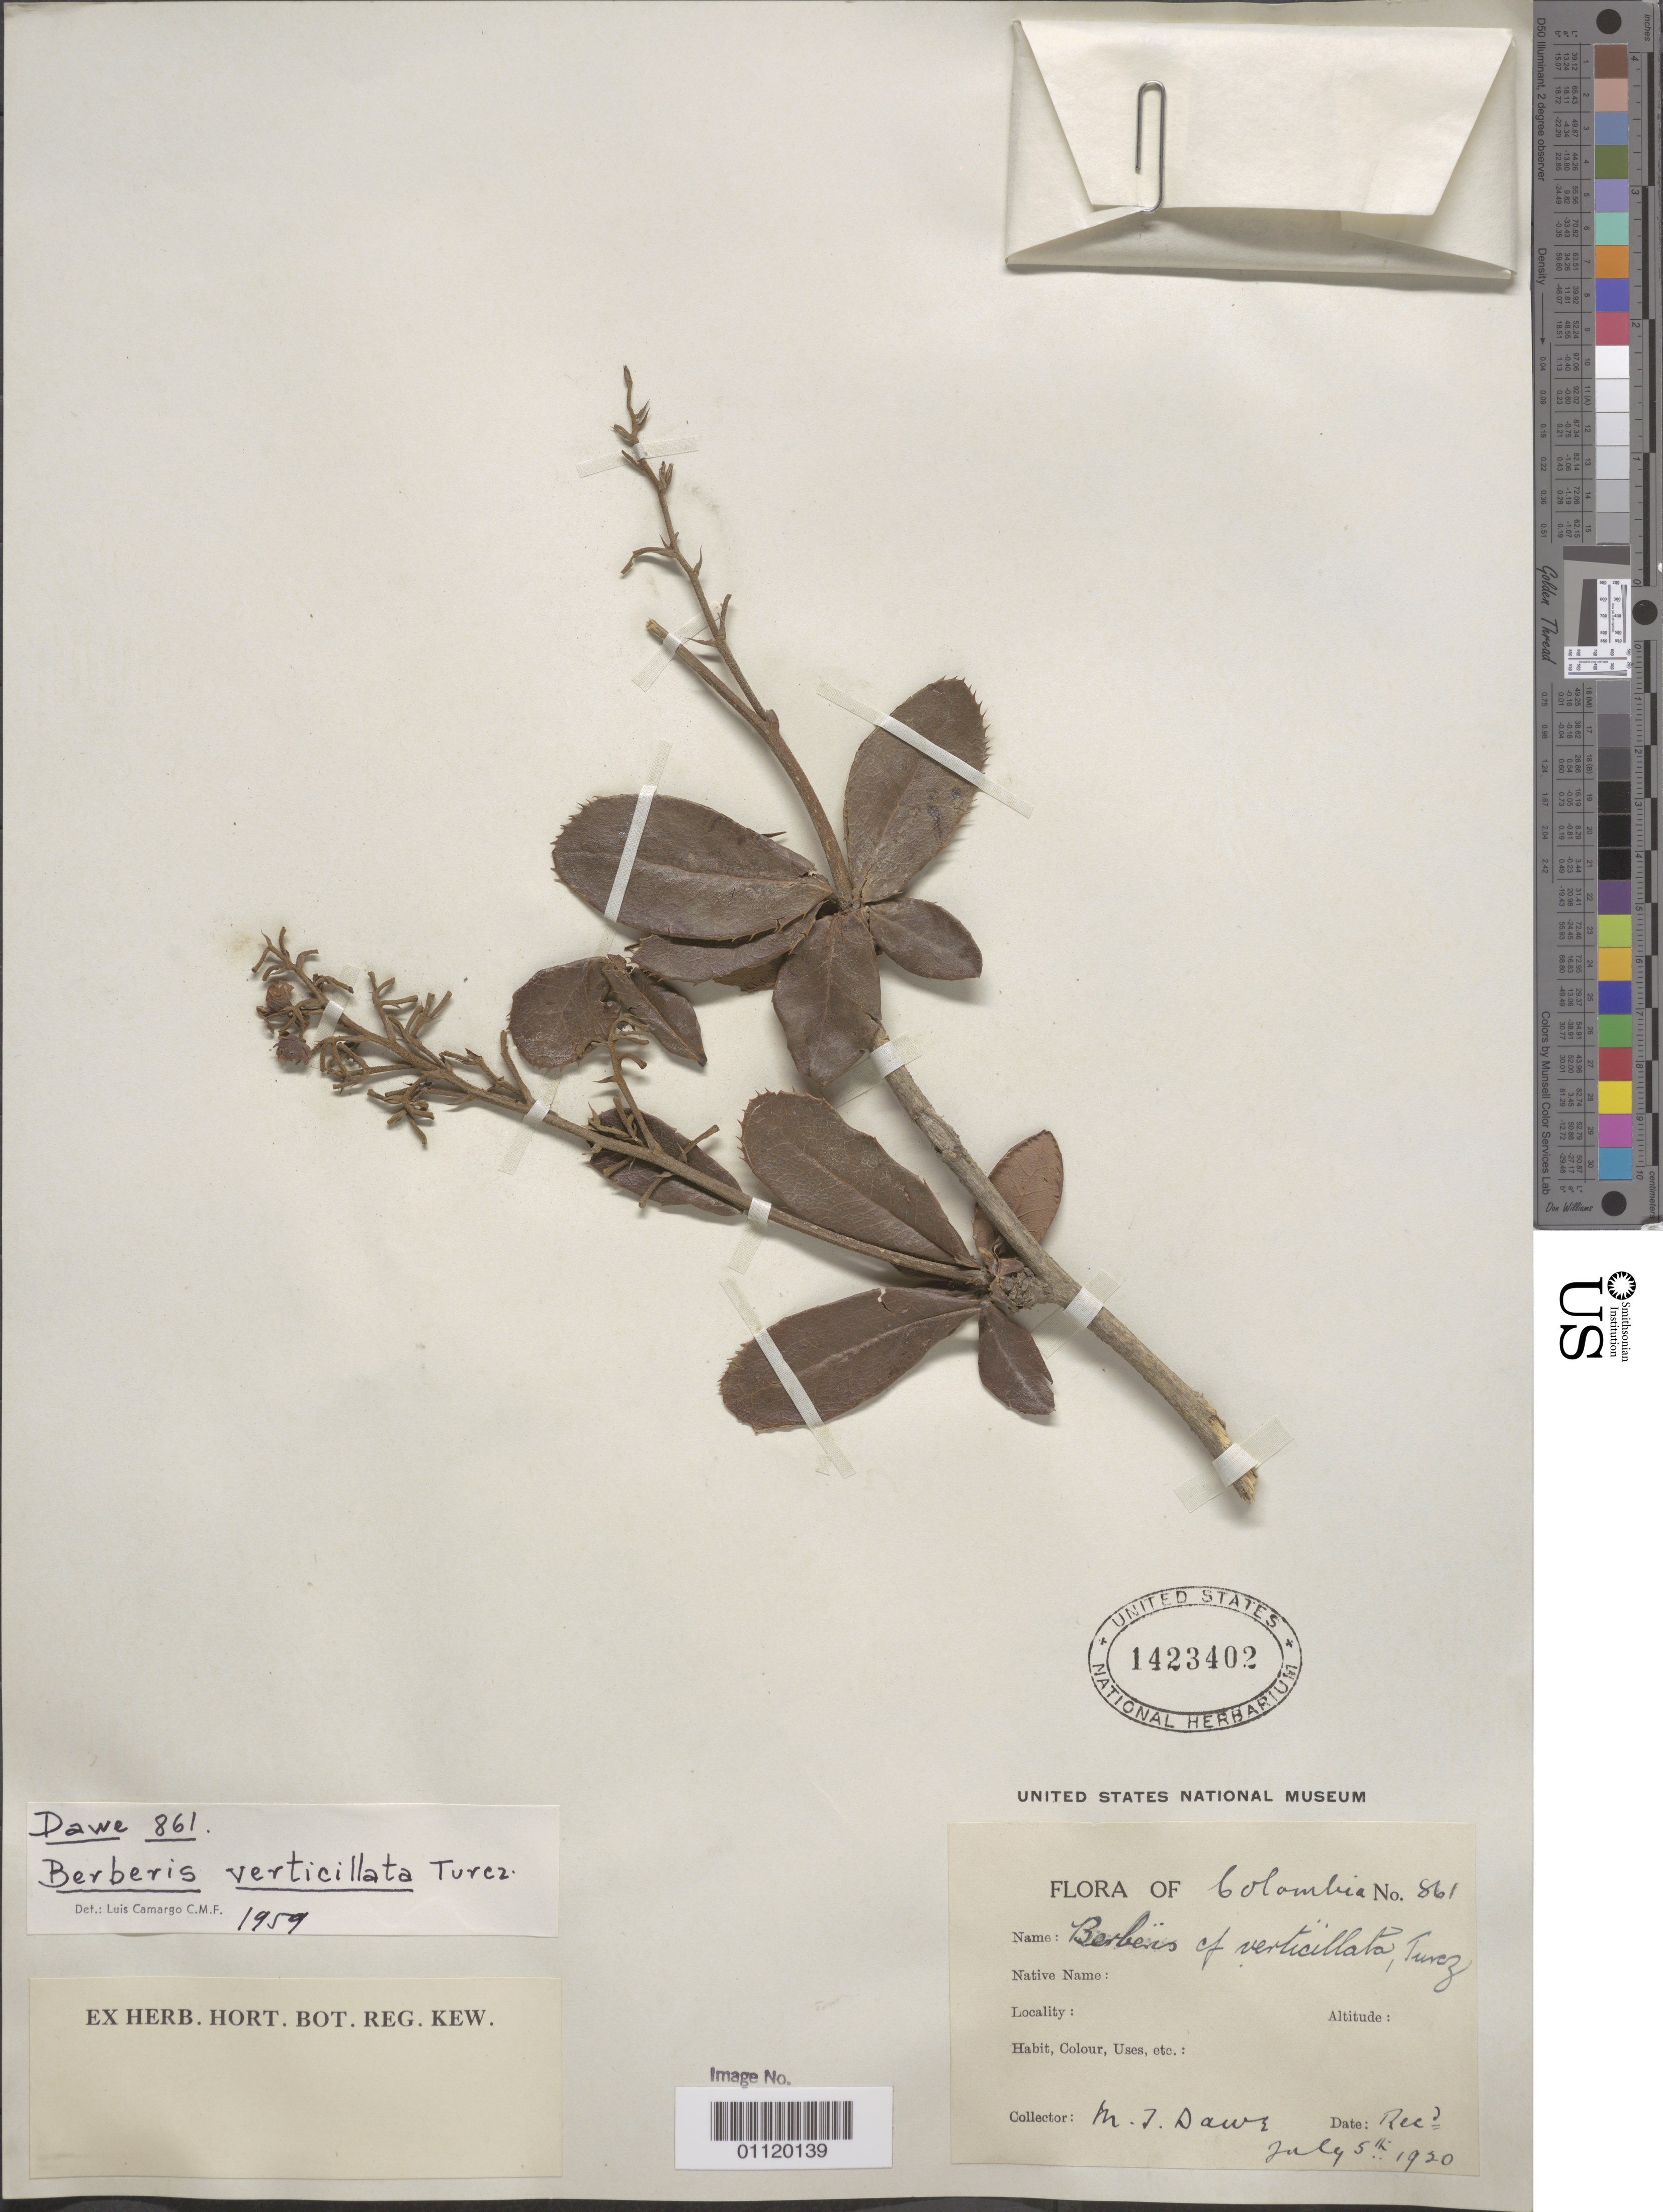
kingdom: Plantae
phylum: Tracheophyta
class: Magnoliopsida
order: Ranunculales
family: Berberidaceae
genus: Berberis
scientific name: Berberis verticillata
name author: Turcz.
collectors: M. T. Dawe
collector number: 861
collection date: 1920-07-05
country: Colombia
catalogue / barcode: US 1423402